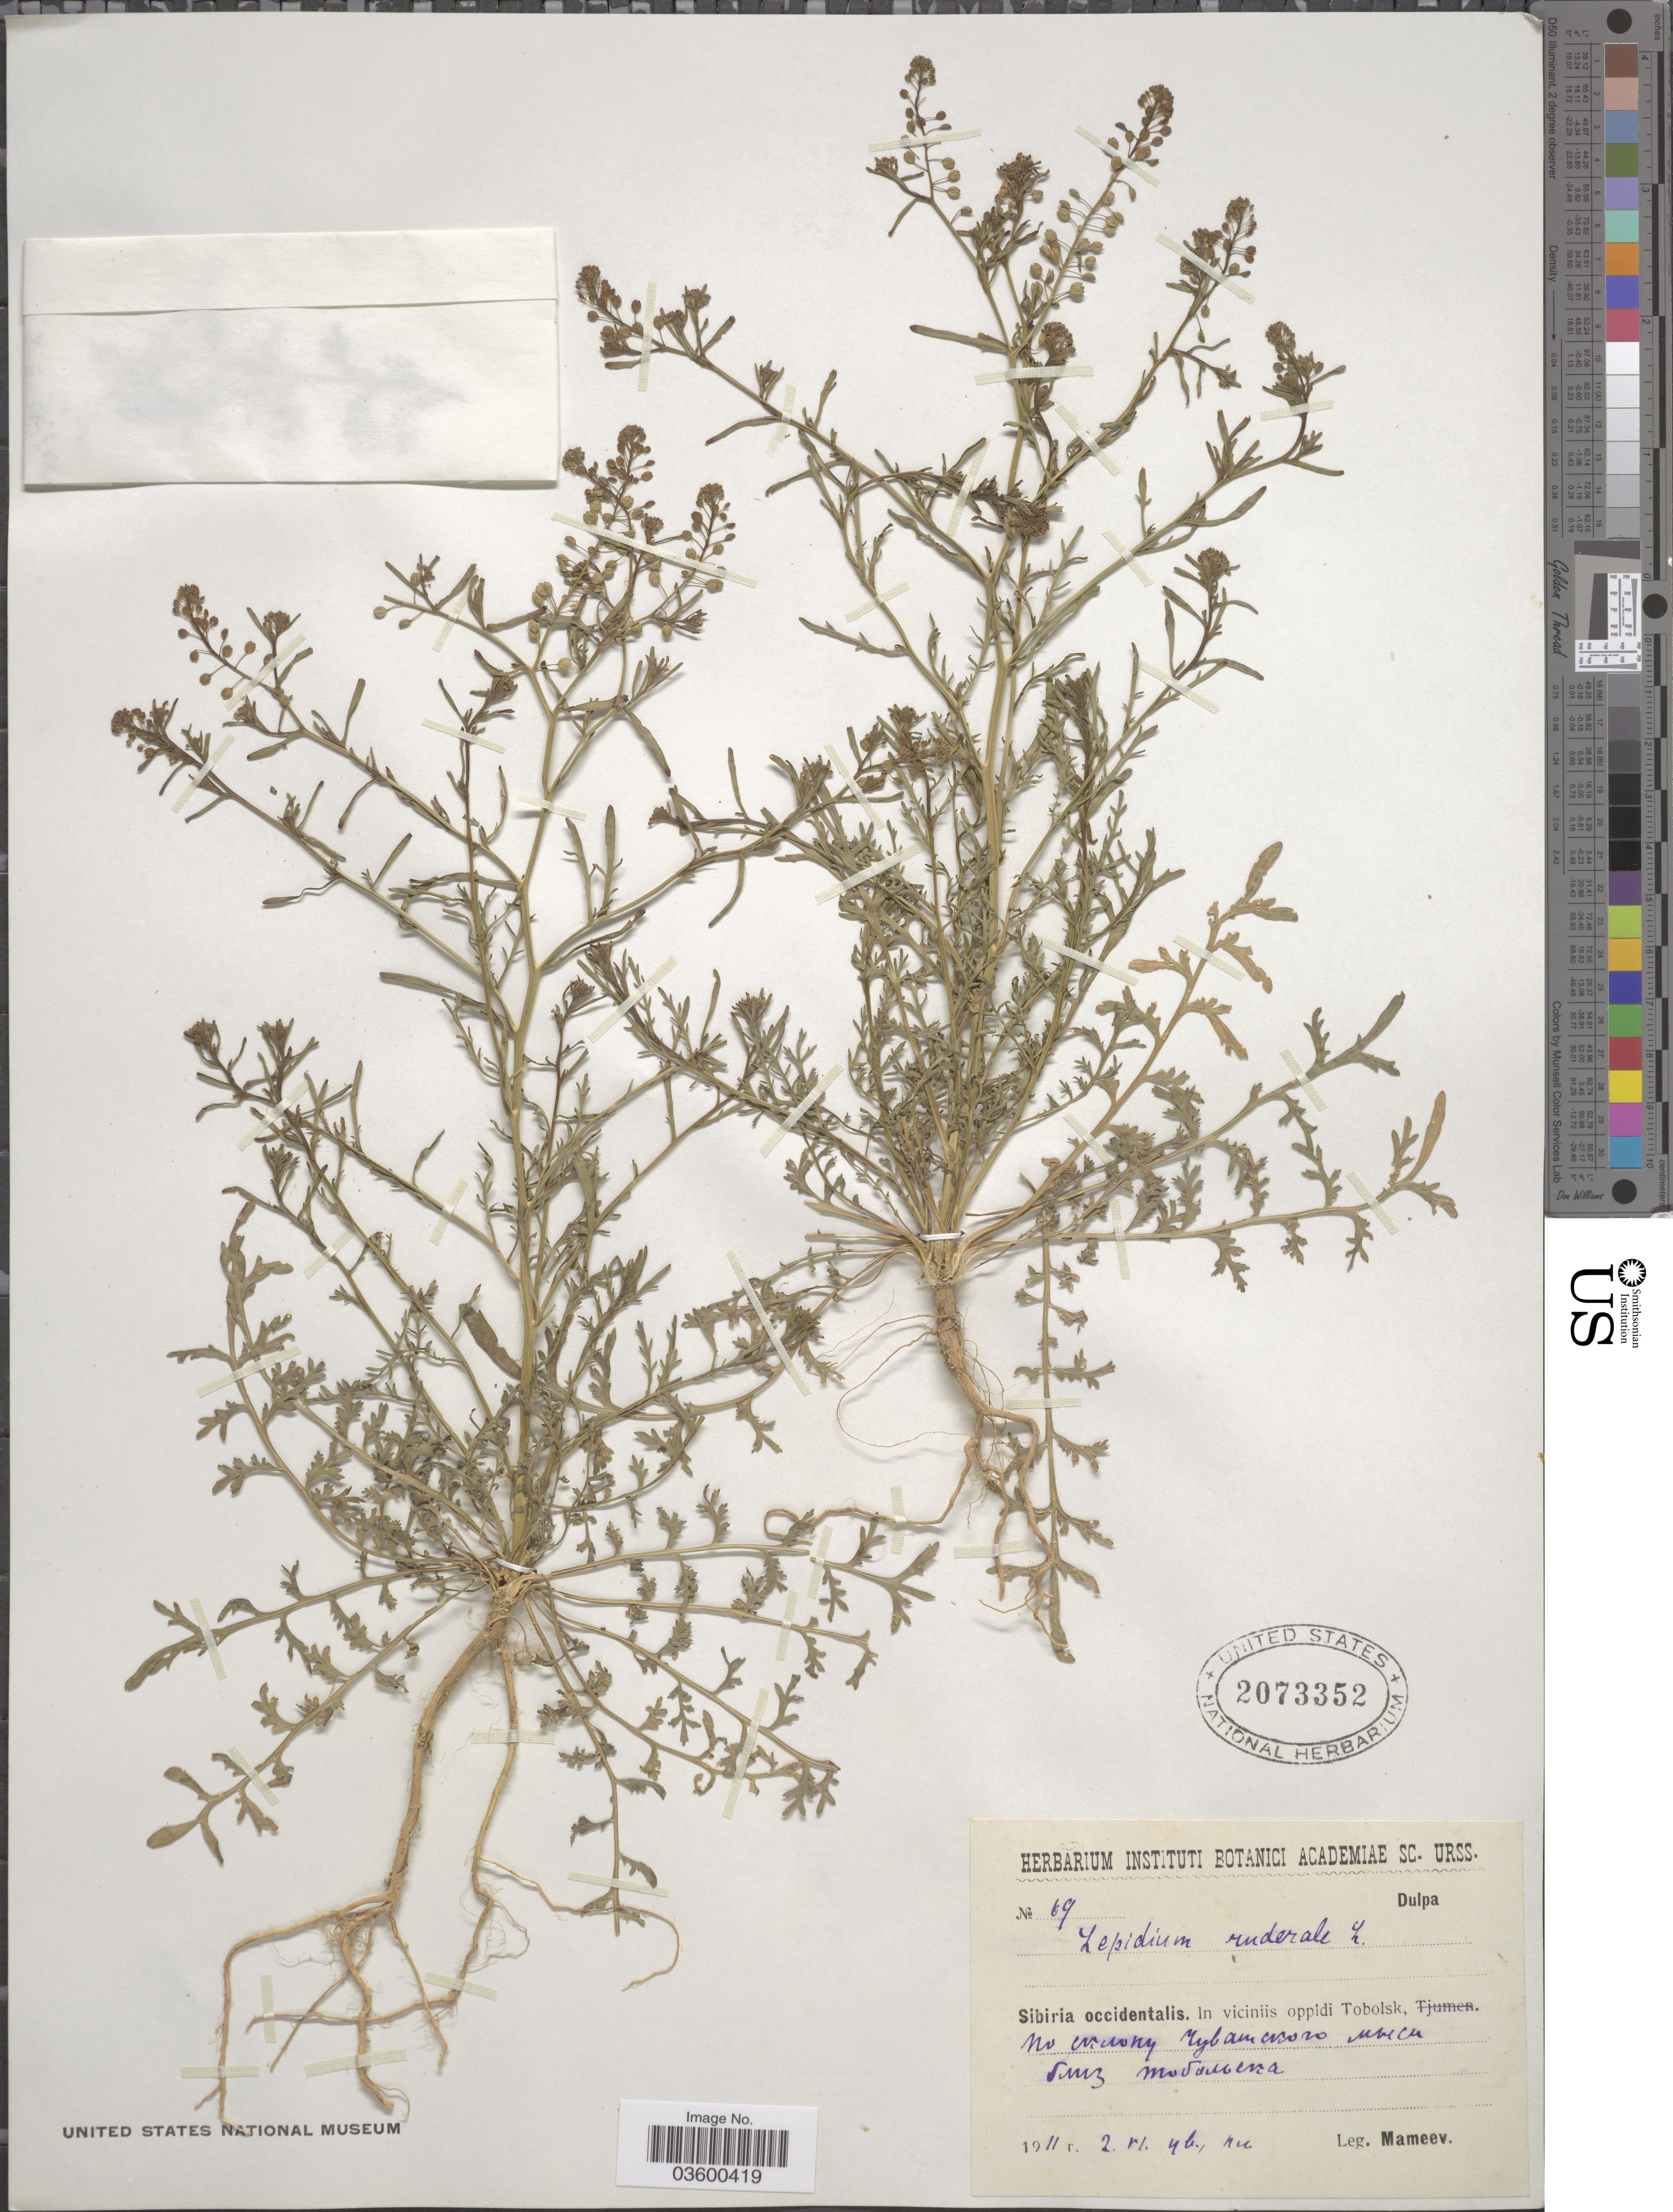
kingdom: Plantae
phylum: Tracheophyta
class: Magnoliopsida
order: Brassicales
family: Brassicaceae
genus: Lepidium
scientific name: Lepidium ruderale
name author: Burm. f.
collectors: Mameev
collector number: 69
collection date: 1911-06-02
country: Russian Federation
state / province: Tyumen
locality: Sibiria occidentalis. In viciniis oppidi Tobolsk. X.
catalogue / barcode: US 2073352